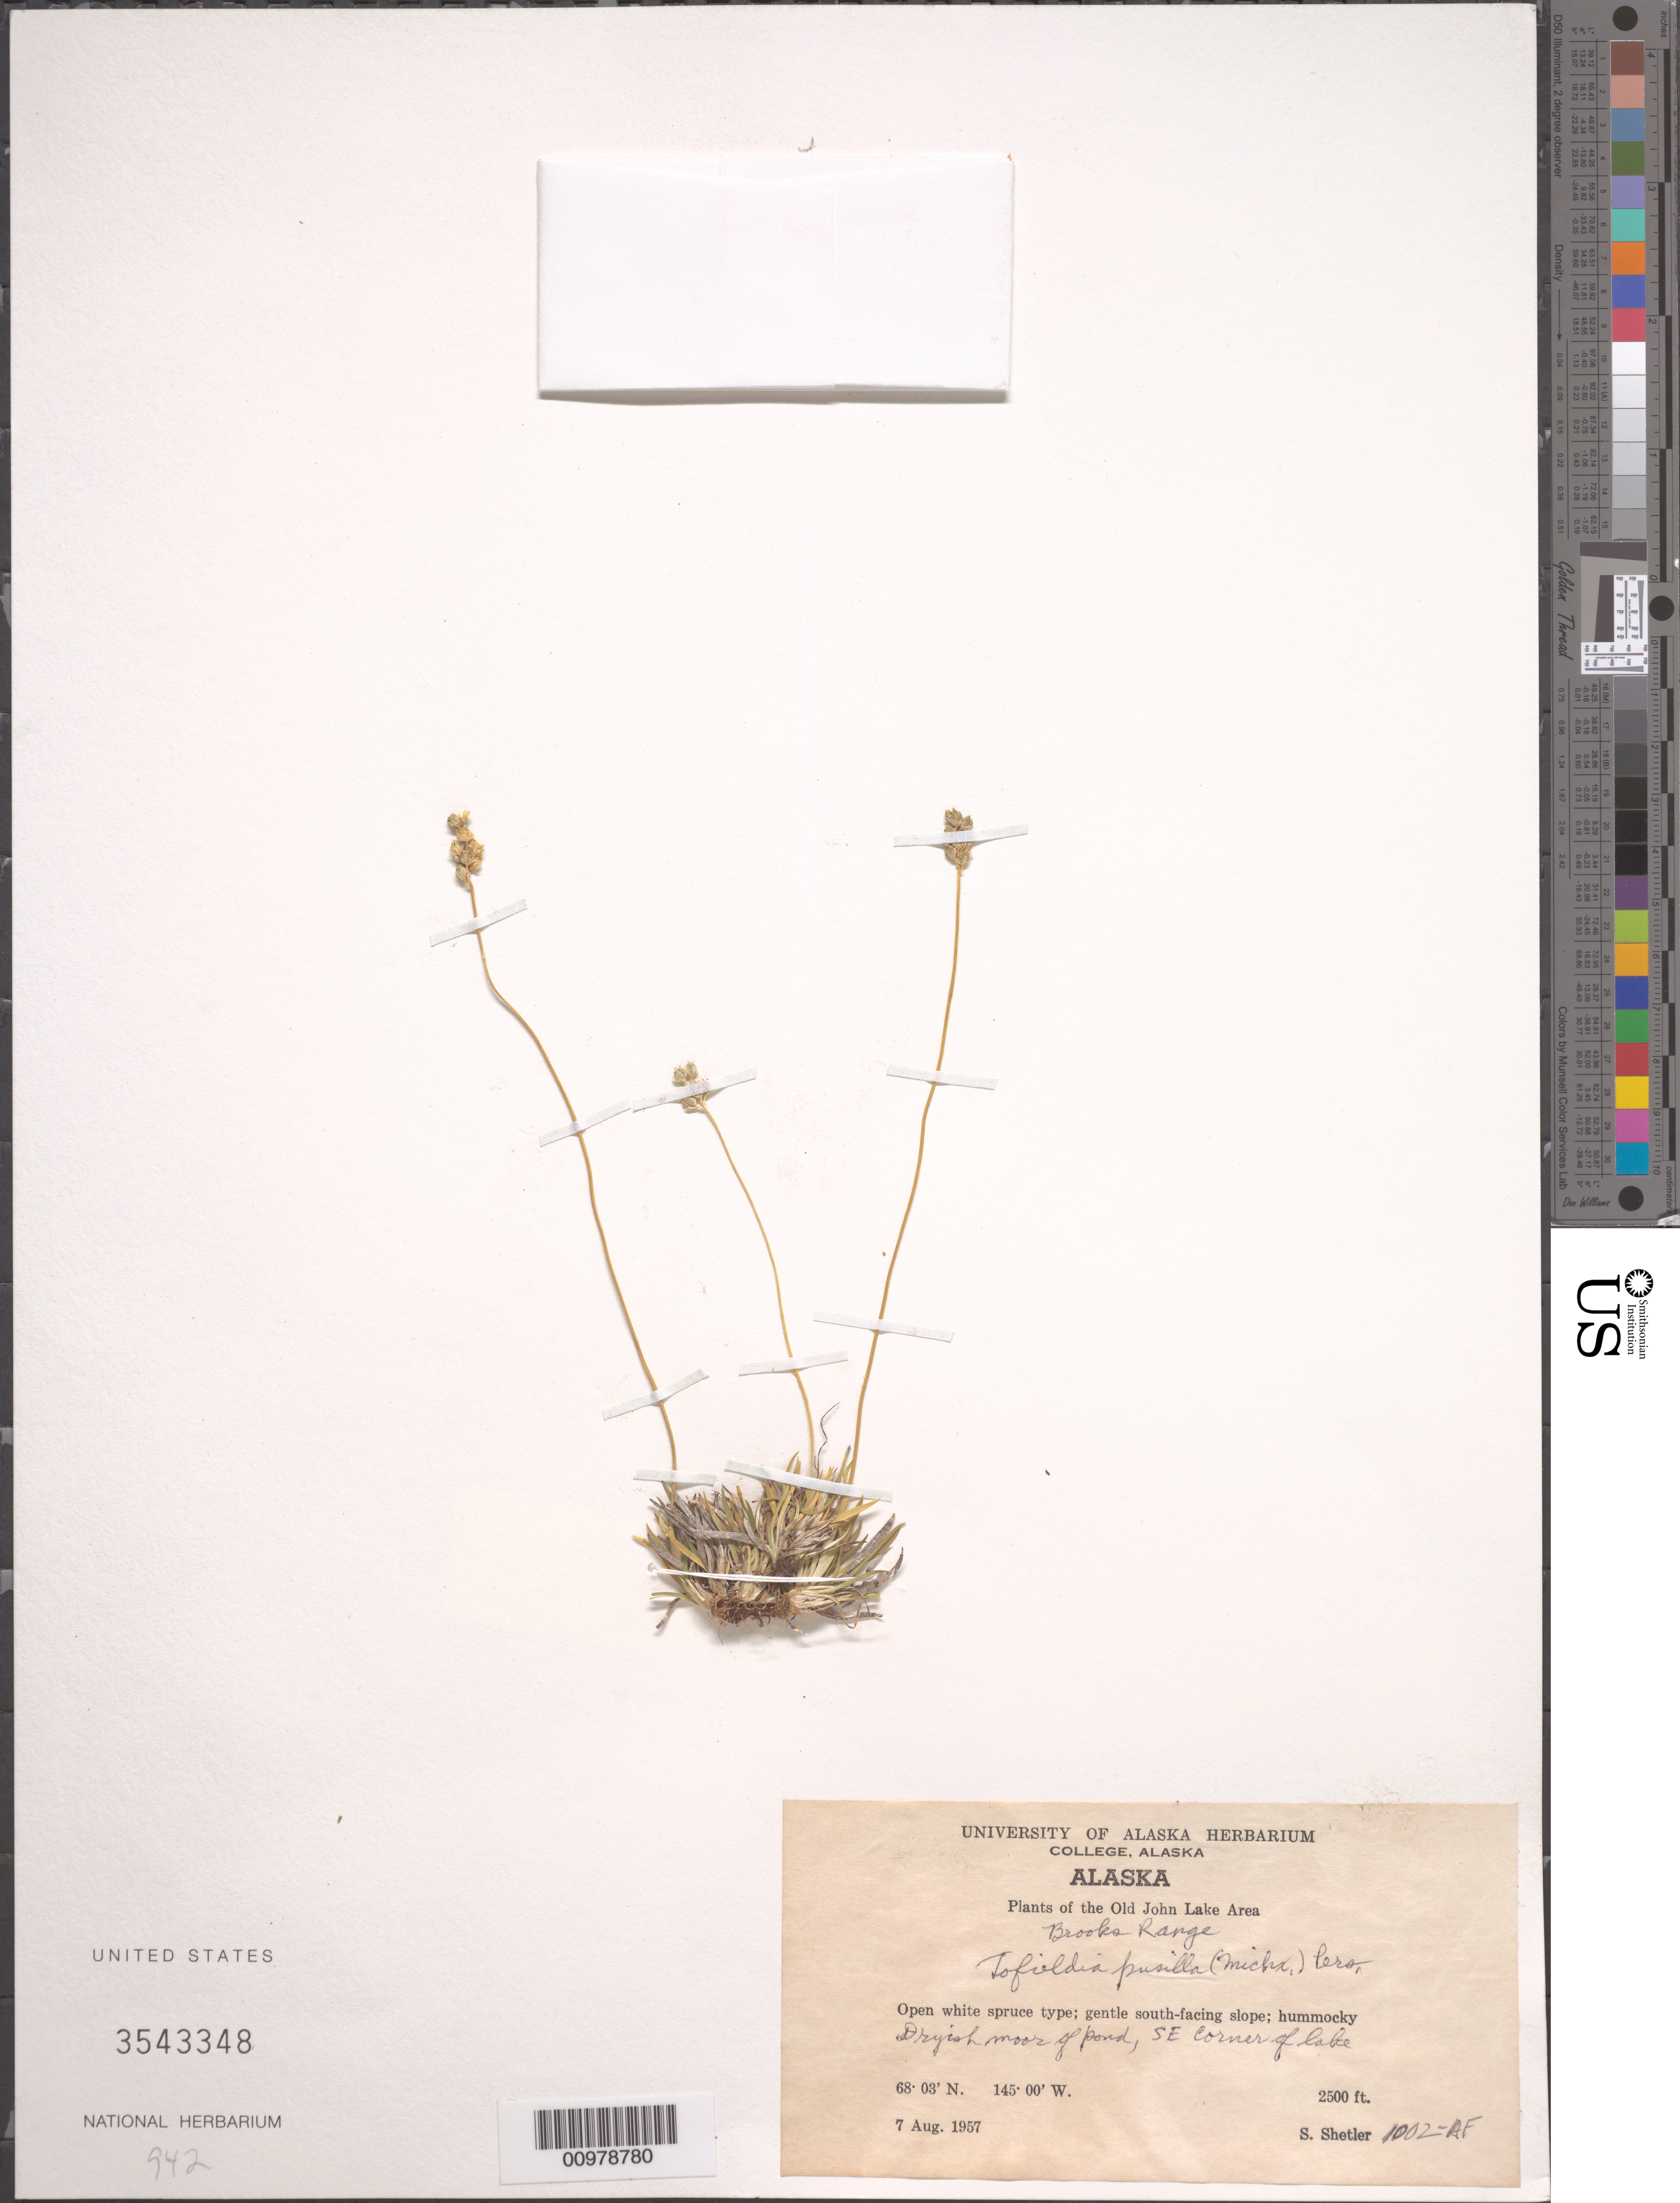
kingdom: Plantae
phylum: Tracheophyta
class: Liliopsida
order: Alismatales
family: Tofieldiaceae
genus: Tofieldia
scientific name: Tofieldia pusilla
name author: (Michx.) Pers.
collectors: S. Shetler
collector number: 1002-AF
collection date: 1957-08-07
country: United States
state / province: Alaska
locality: The Old John Lake Area. Brooks Range. South-facing slope. SE Corner of lake.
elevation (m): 762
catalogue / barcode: US 3543348